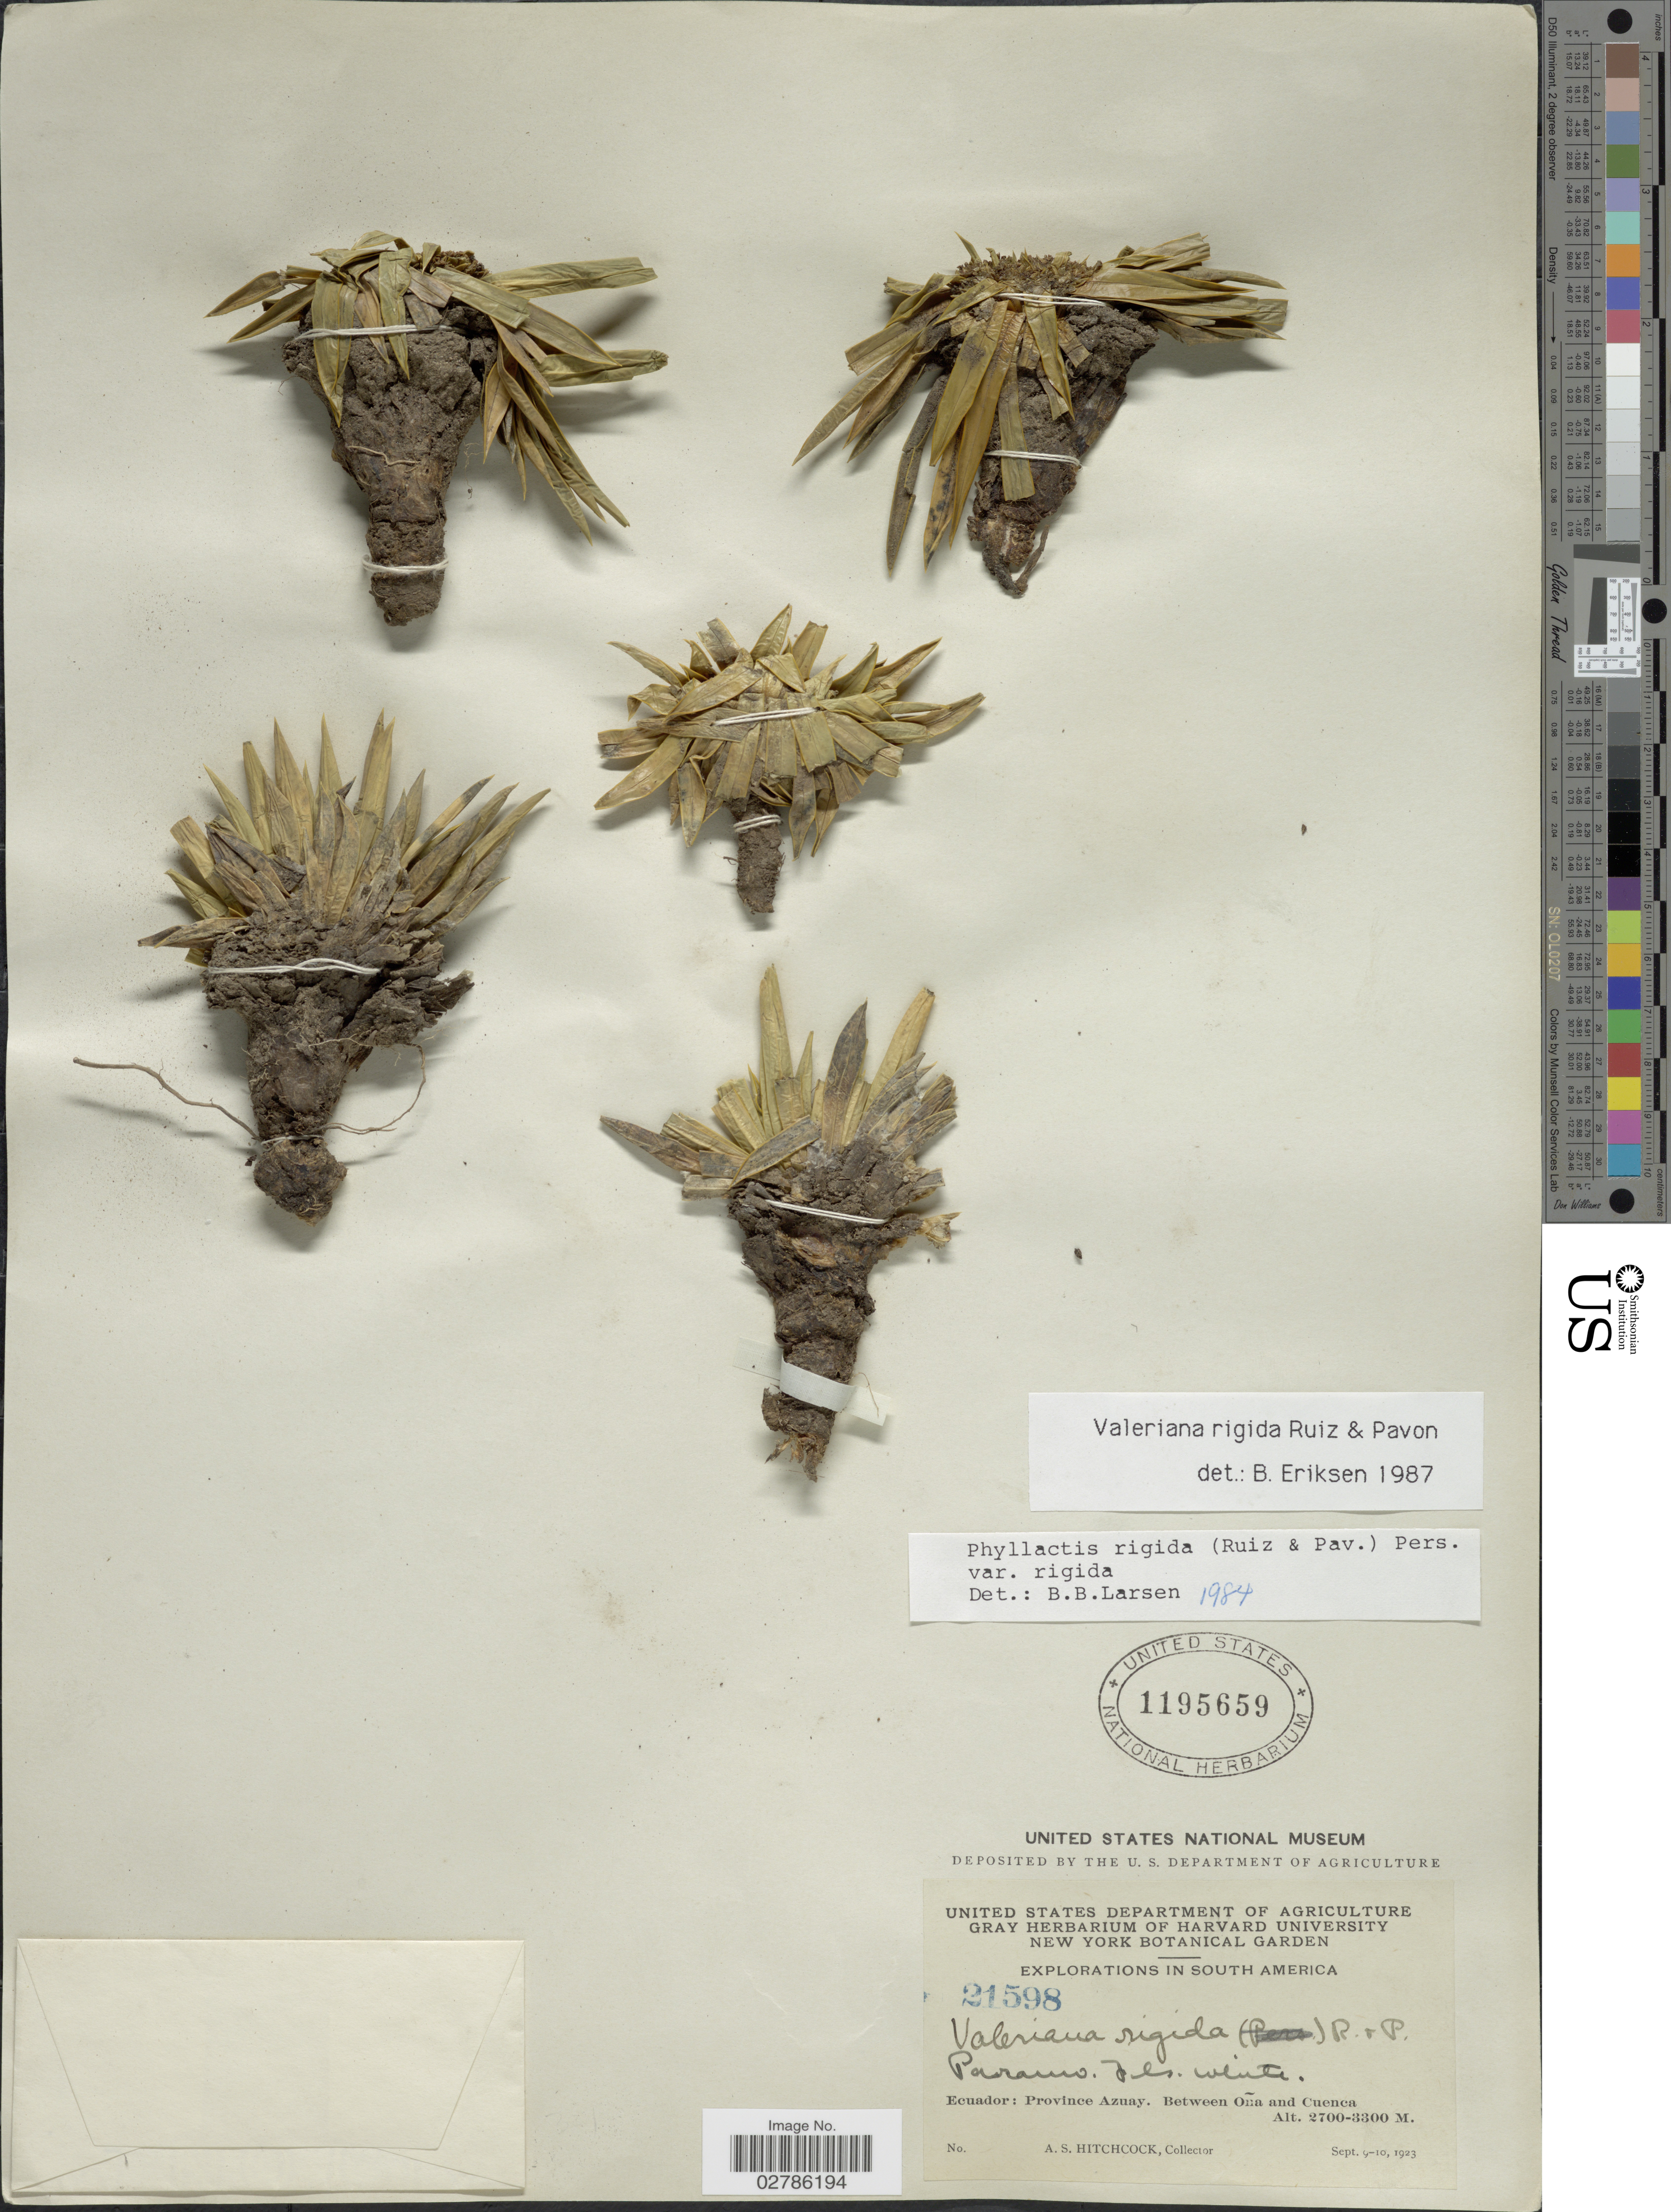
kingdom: Plantae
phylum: Tracheophyta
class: Magnoliopsida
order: Dipsacales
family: Caprifoliaceae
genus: Phyllactis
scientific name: Phyllactis rigida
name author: (Ruiz & Pav.) Pers.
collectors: A. S. Hitchcock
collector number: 21598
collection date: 1923-09-09/1923-09-10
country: Ecuador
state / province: Azuay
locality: Between Oña and Cuenca.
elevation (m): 2700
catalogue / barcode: US 1195659